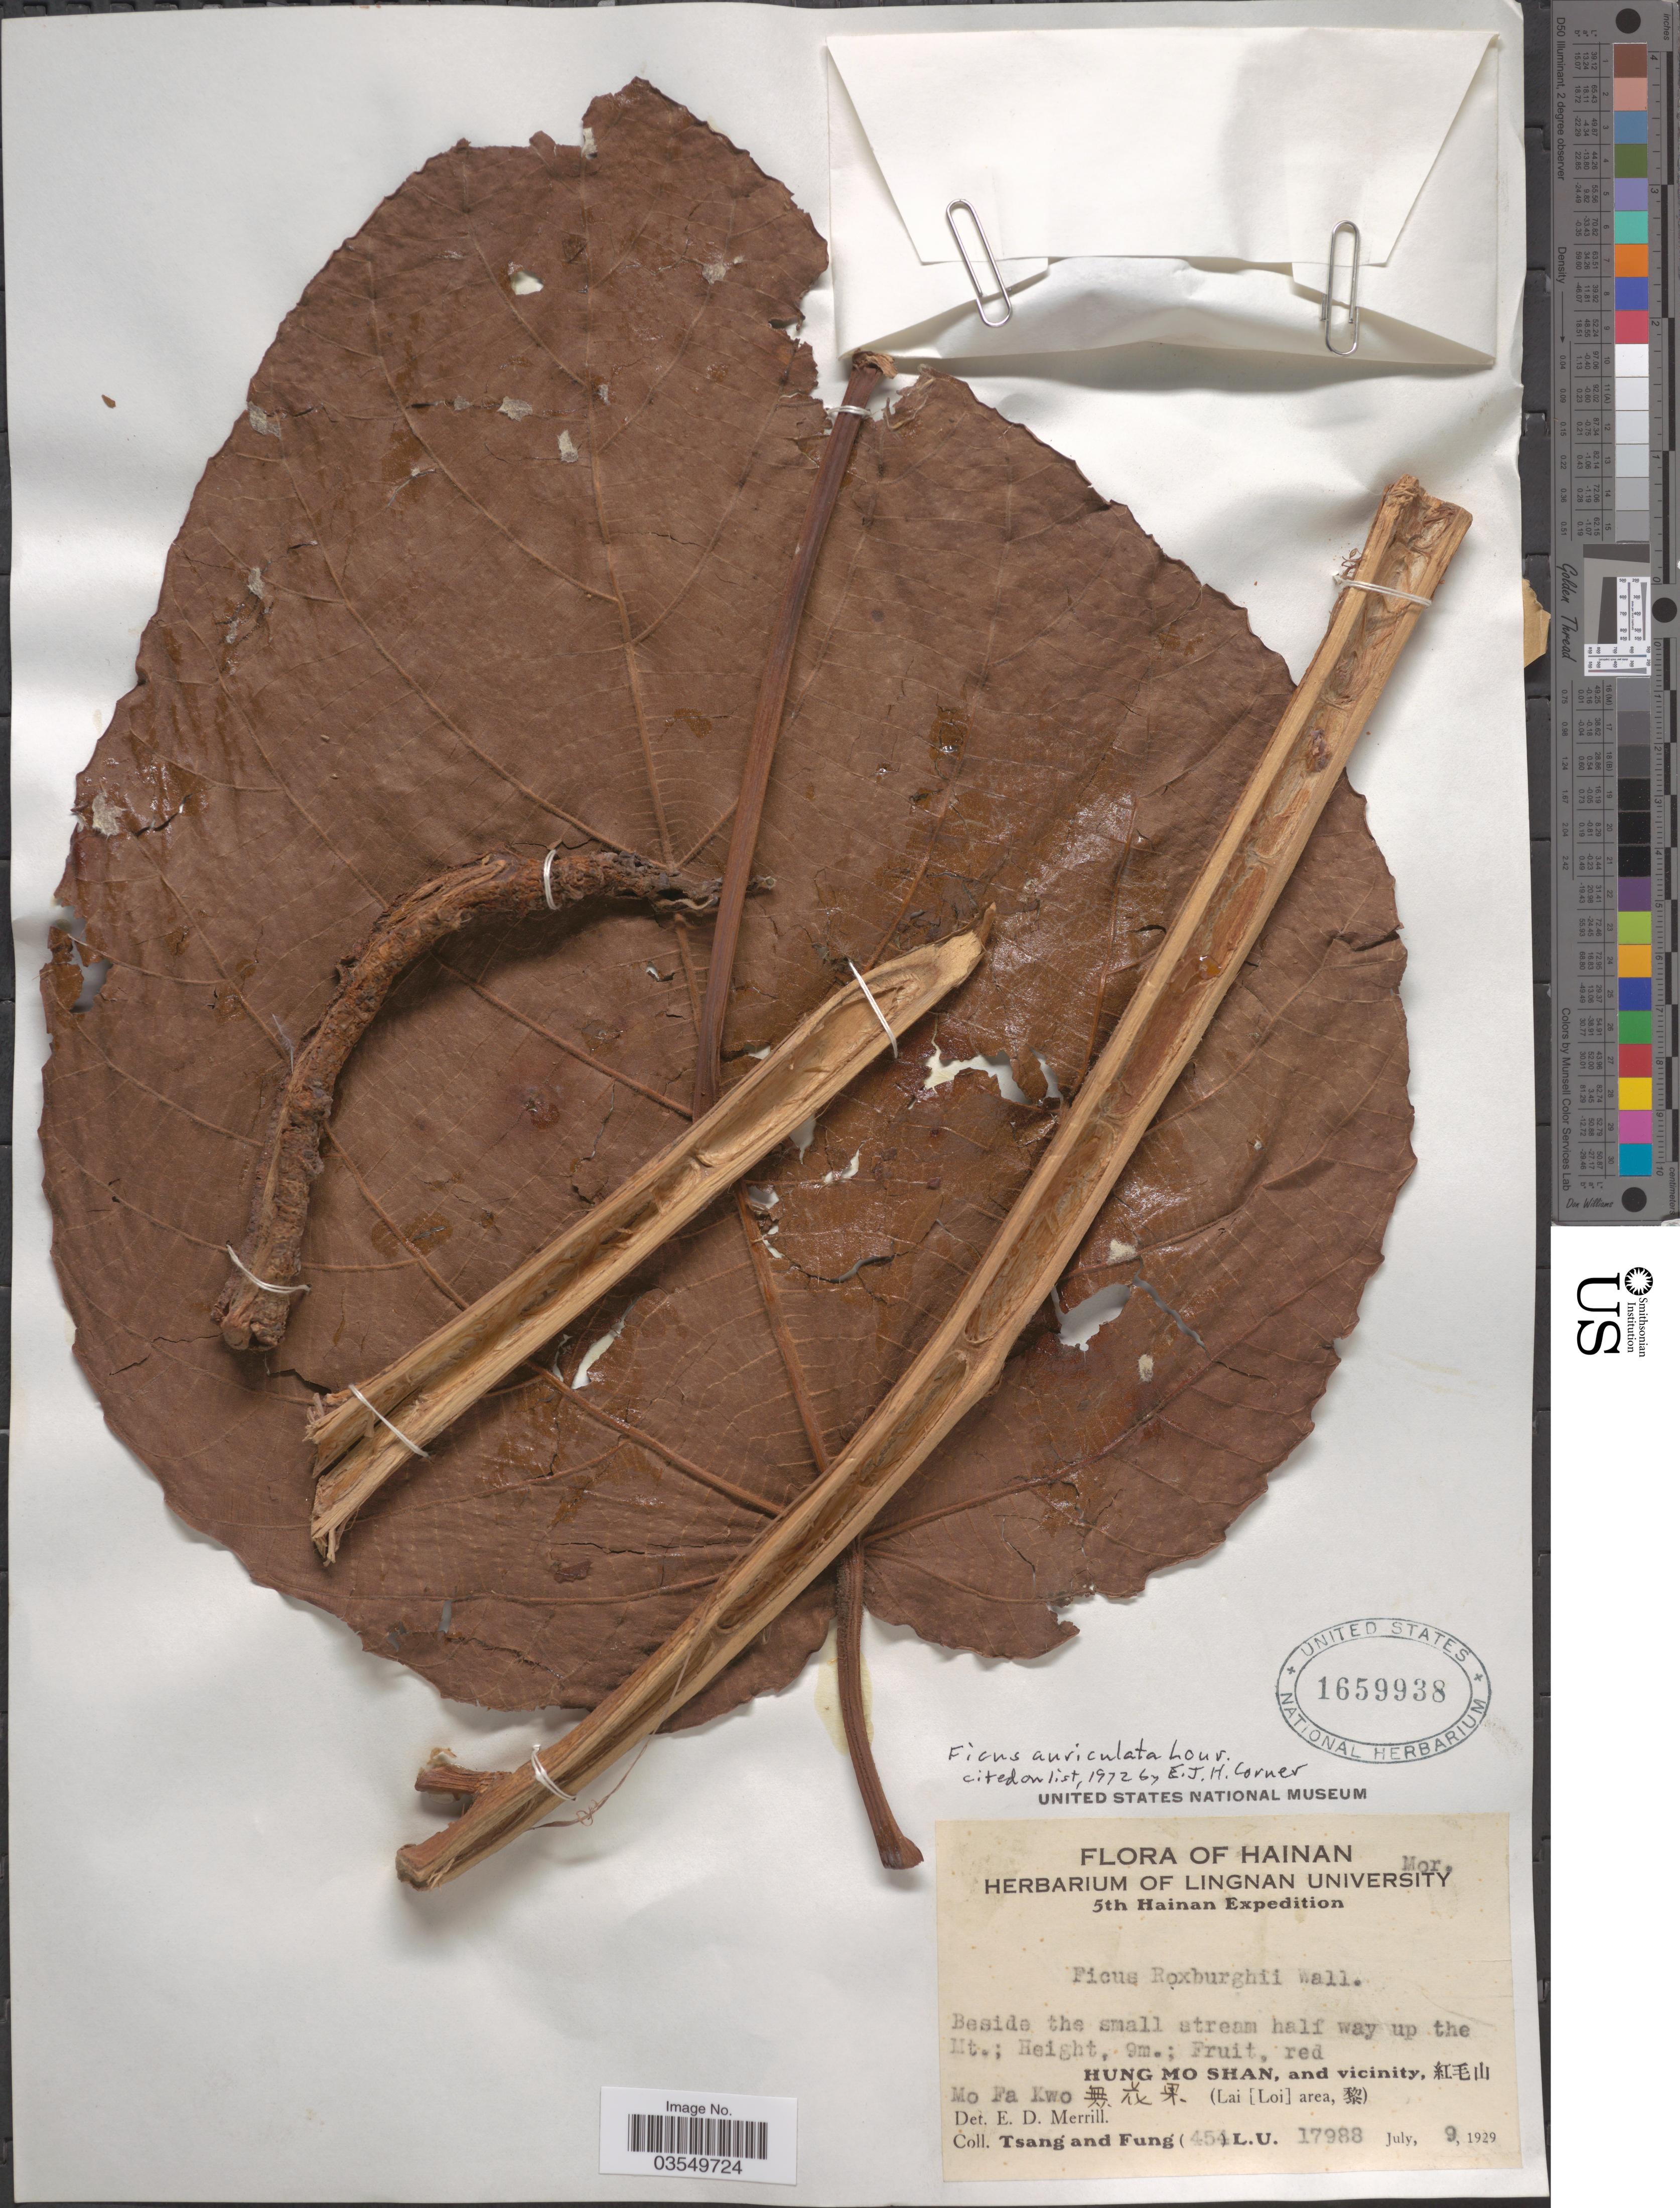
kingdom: Plantae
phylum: Tracheophyta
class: Magnoliopsida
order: Rosales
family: Moraceae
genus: Ficus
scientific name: Ficus auriculata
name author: Lour.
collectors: -. T'sang & Fung, --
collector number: (454)L.U.17988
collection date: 1929-07-09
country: China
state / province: Hainan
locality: Beside the small stream half way up the Mt. Hung Mo Shan, and vicinity, X. Mo Fa Kwo X (Lai [Loi] area, X).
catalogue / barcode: US 1659938